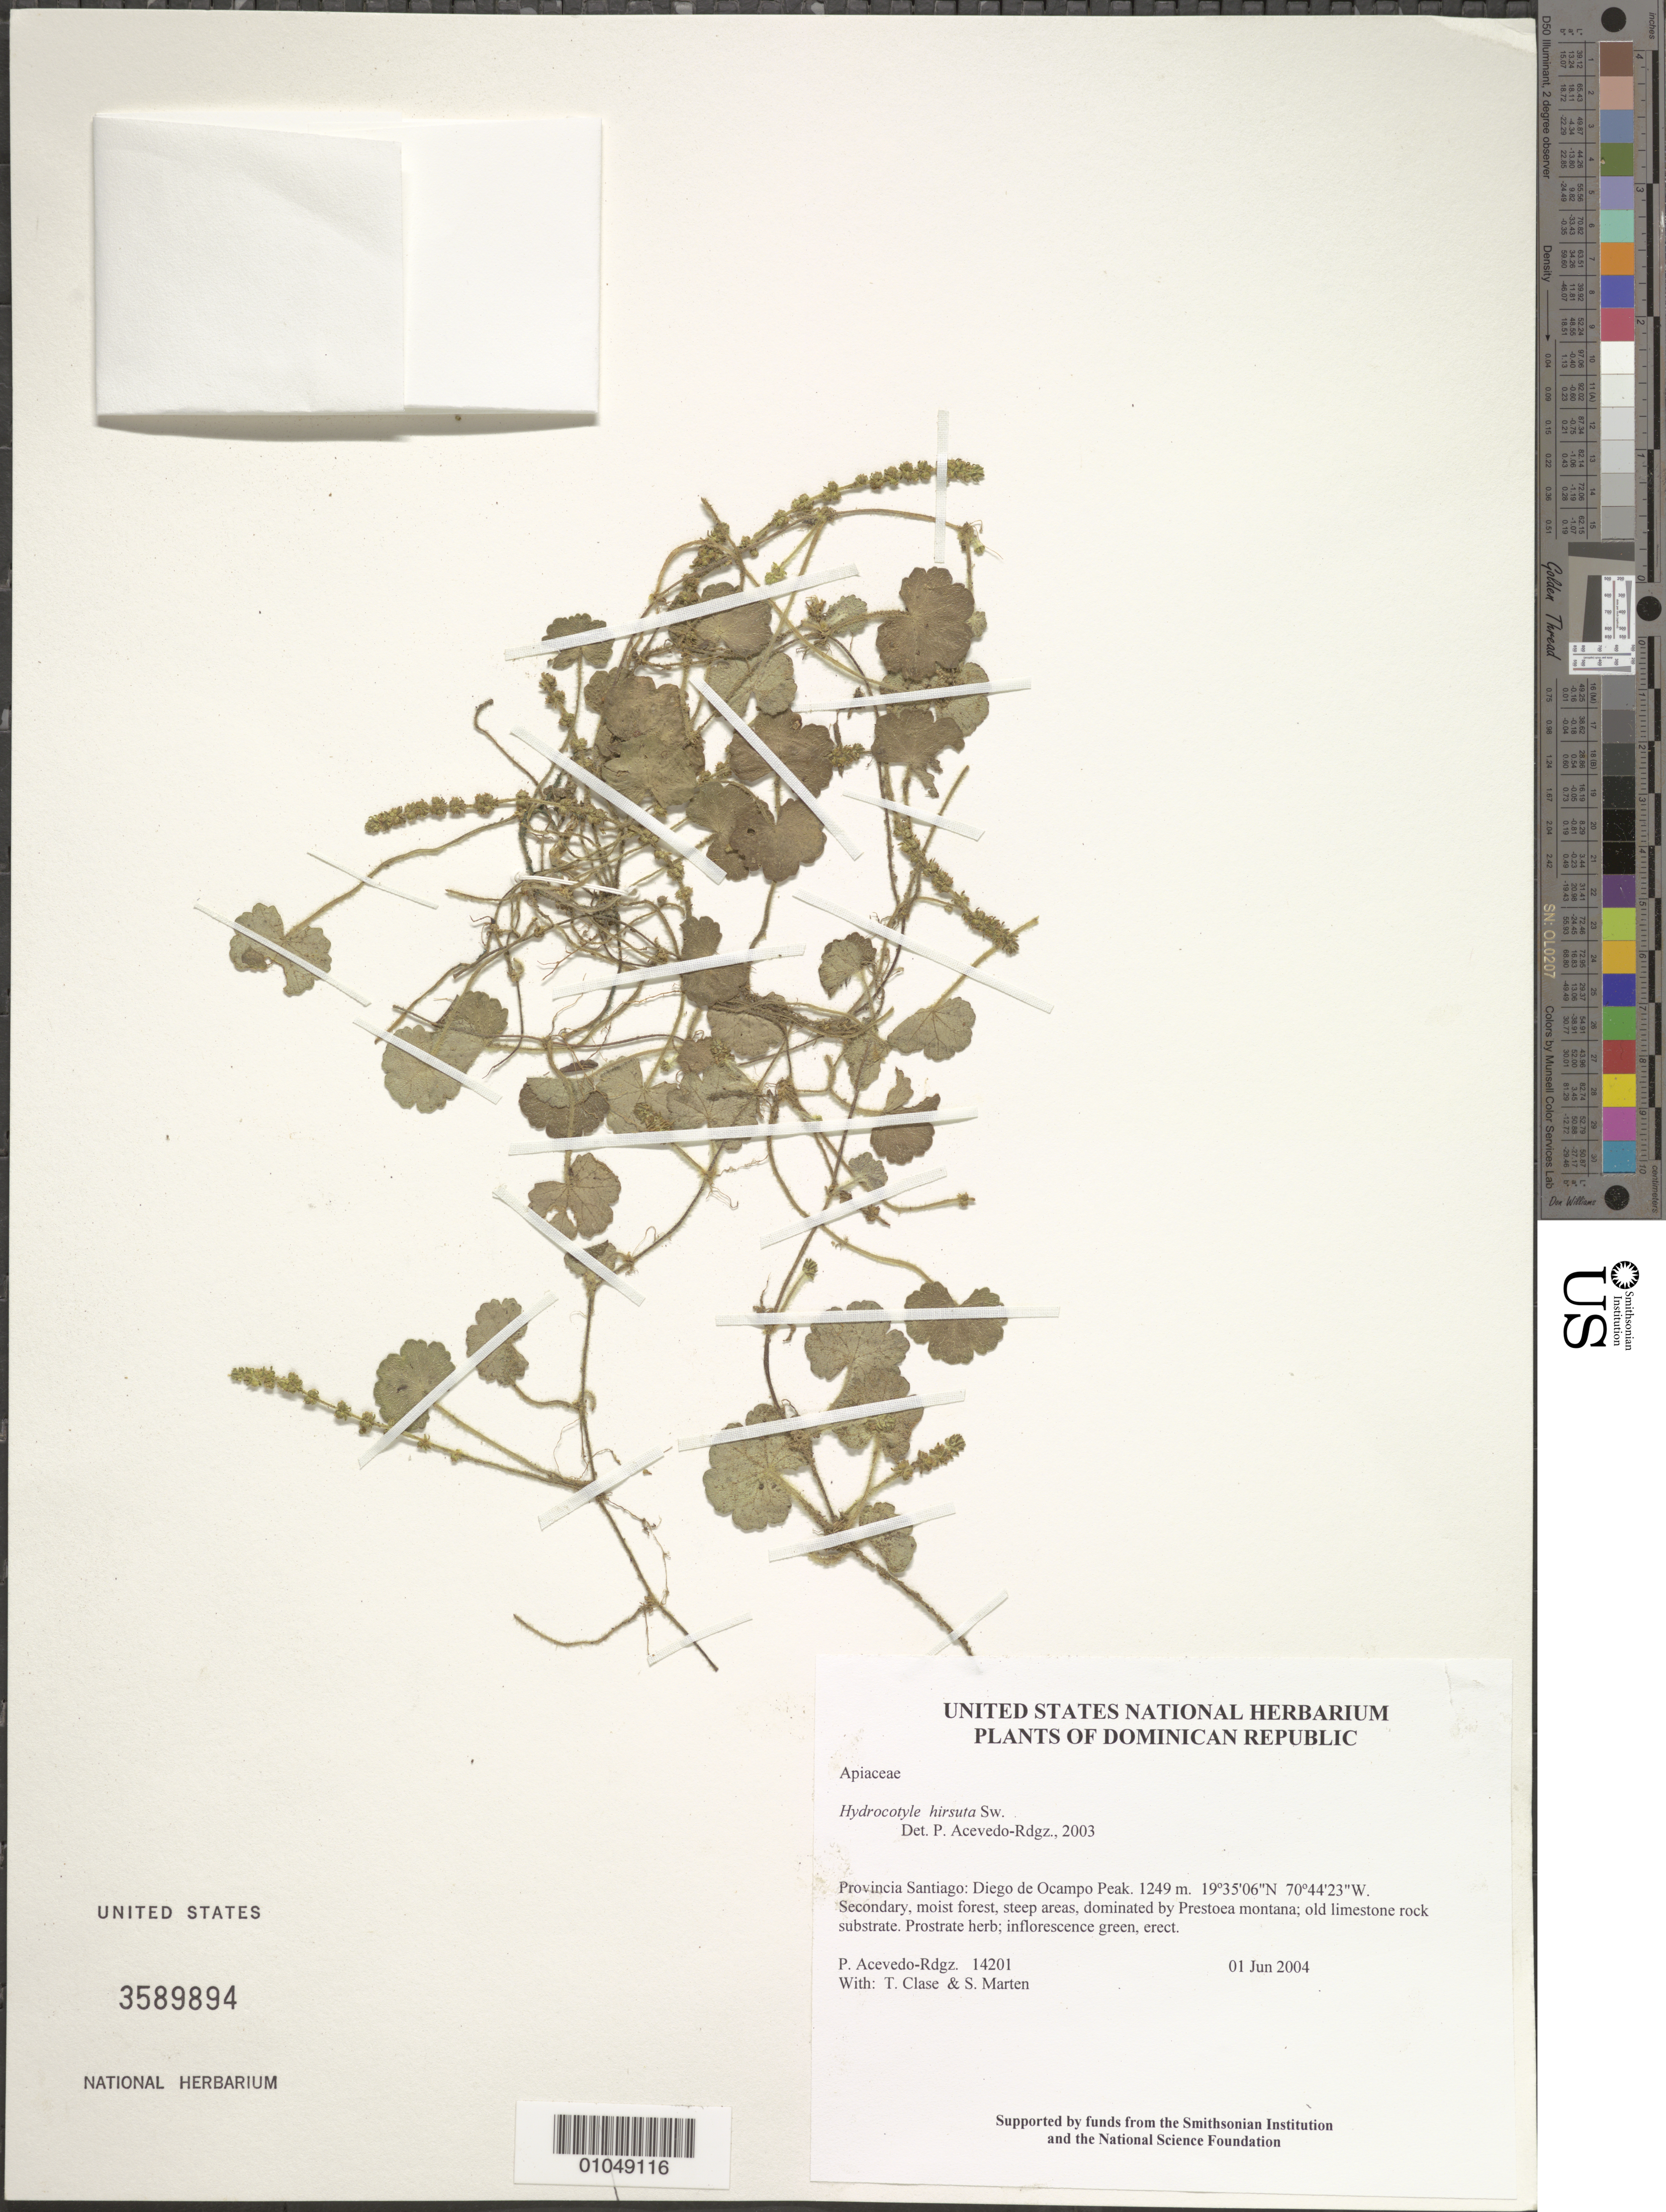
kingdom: Plantae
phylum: Tracheophyta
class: Magnoliopsida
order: Apiales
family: Araliaceae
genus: Hydrocotyle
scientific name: Hydrocotyle hirsuta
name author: Sw.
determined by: Acevedo-Rodríguez, P., (BOT), Smithsonian Institution - National Museum of Natural History (UNITED STATES)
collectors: P. Acevedo-Rodr., T. Clase & S. Marten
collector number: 14201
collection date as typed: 01 Jun 2004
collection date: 2004-06-01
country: Dominican Republic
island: Hispaniola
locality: Provincia Santiago: Diego de Ocampo Peak.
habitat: Secondary, moist forest, steep areas, dominated by Prestoea montana; old limestone rock substrate.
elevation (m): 1249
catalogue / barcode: US 3589894